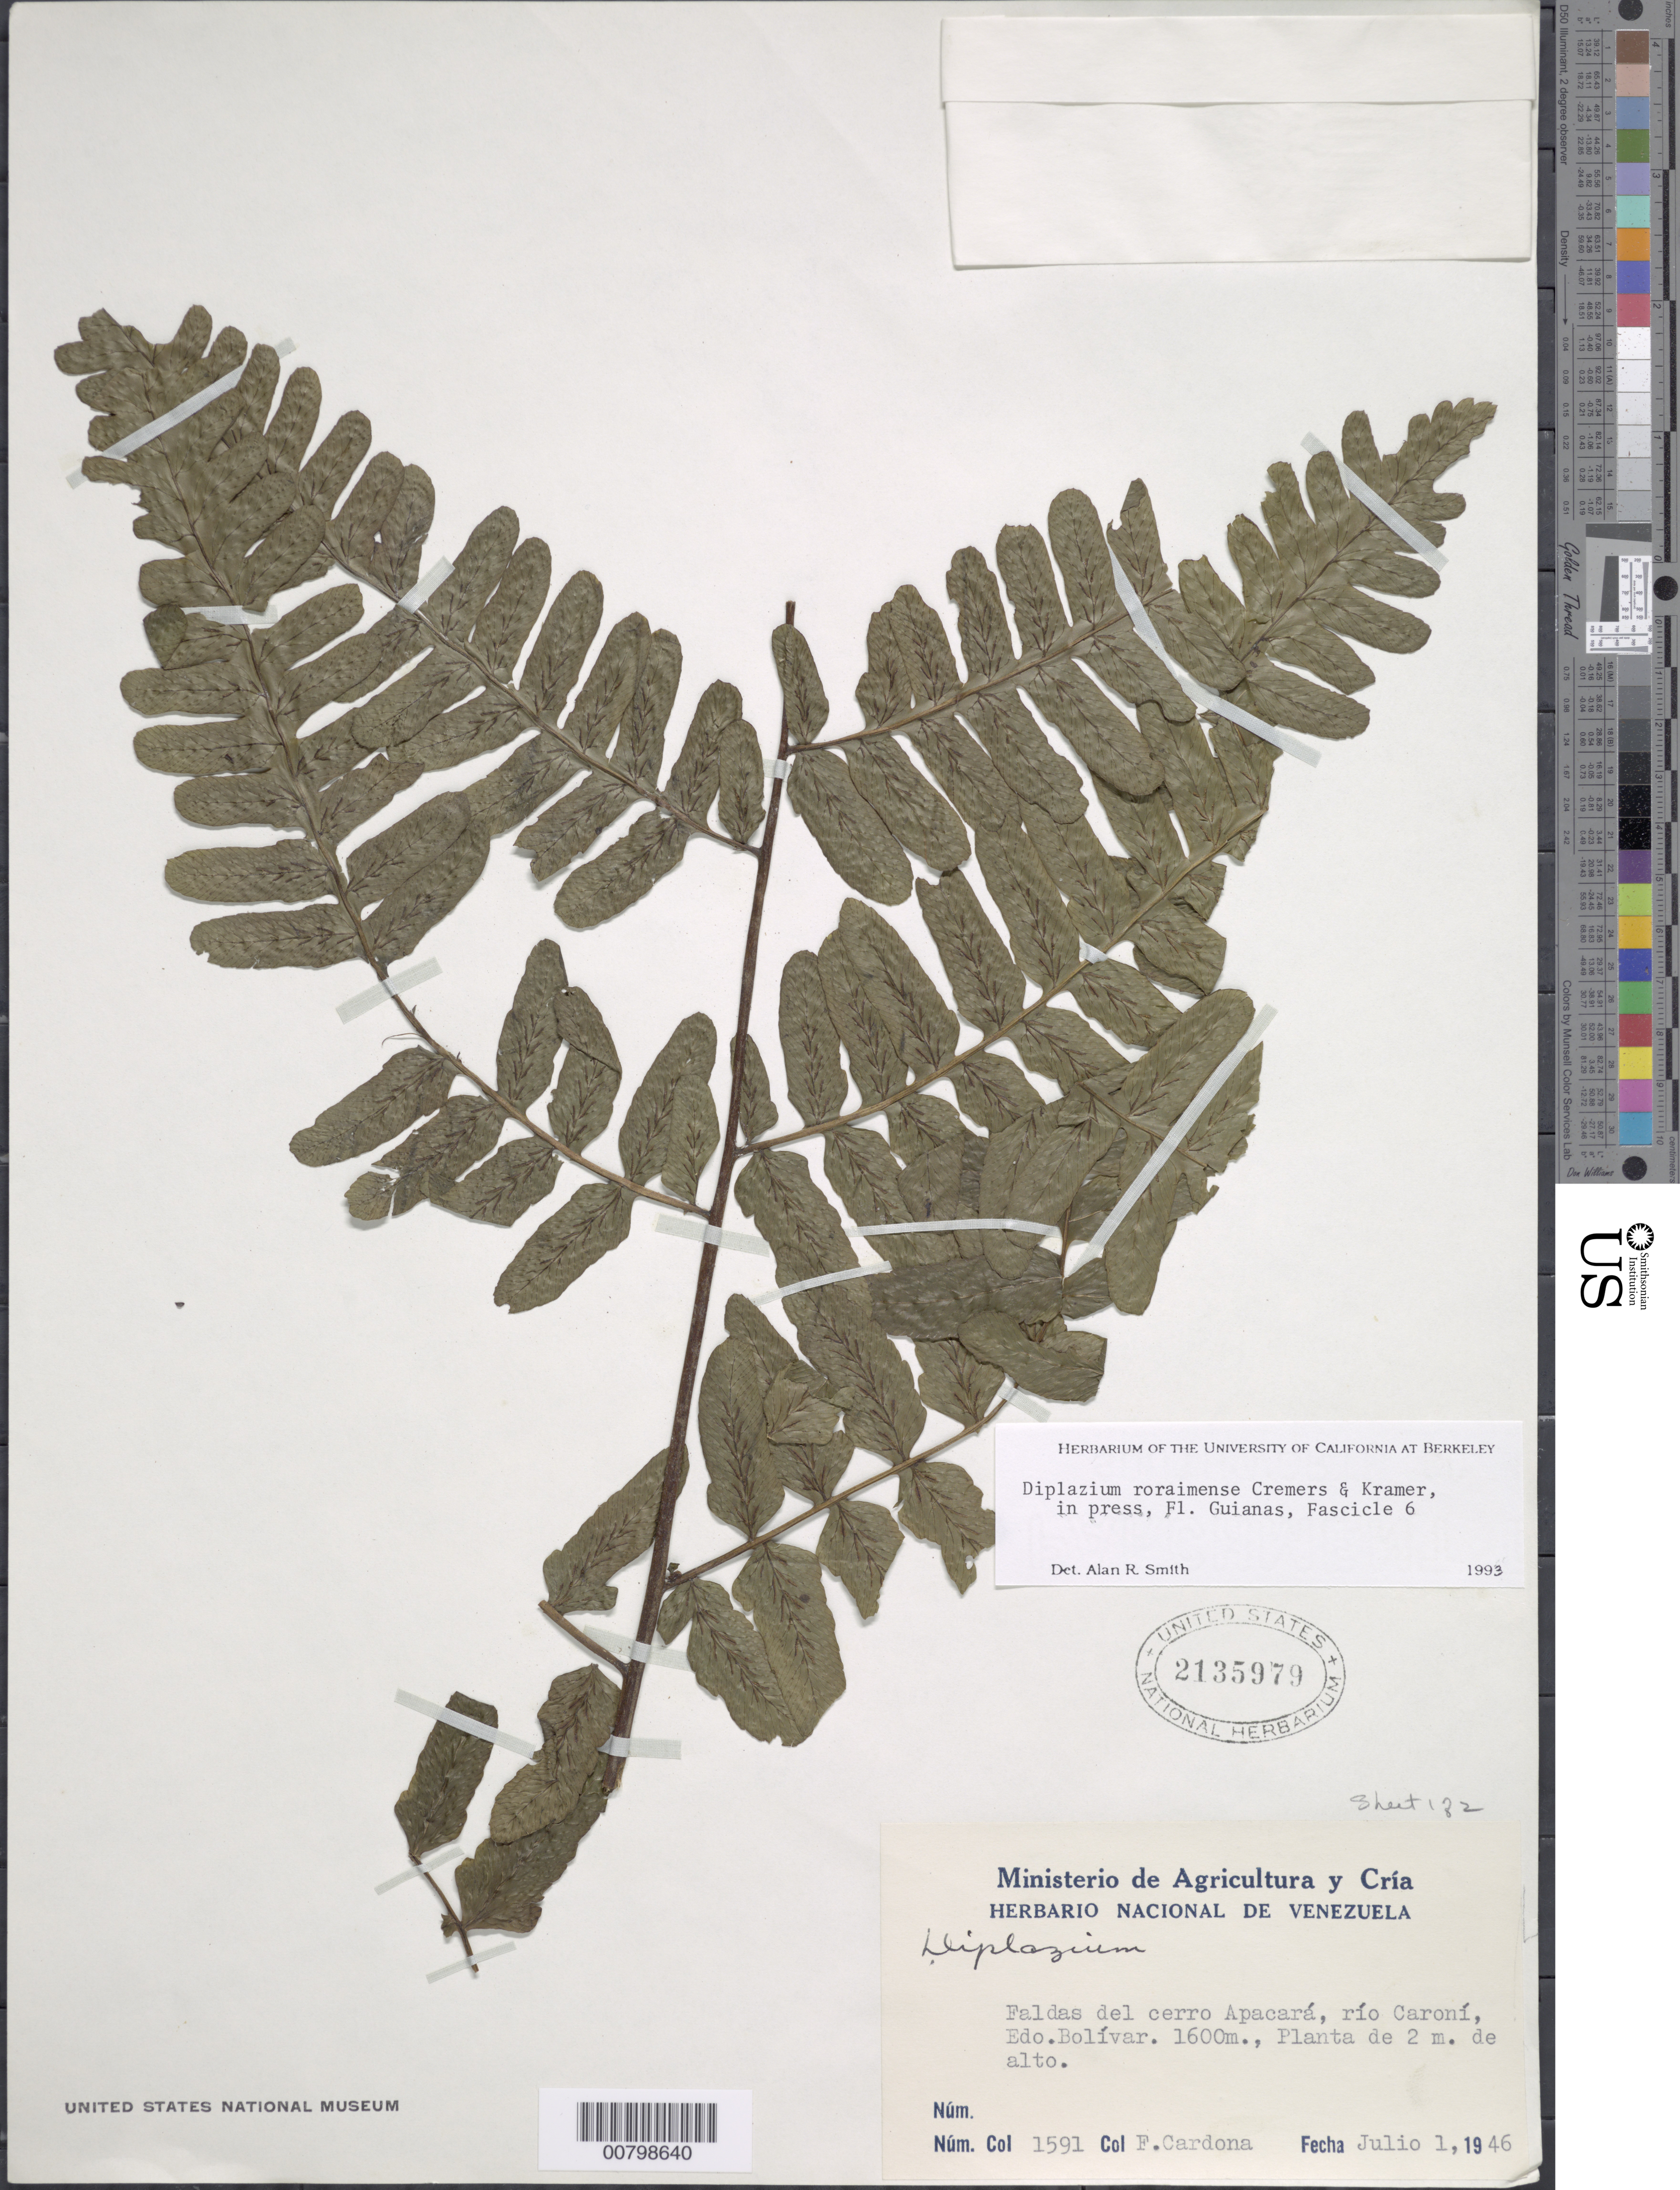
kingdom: Plantae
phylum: Tracheophyta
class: Polypodiopsida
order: Polypodiales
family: Athyriaceae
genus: Diplazium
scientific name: Diplazium roraimense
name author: Cremers & K.U. Kramer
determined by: Smith, Alan R., (UC)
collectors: F. Cardona Puig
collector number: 1591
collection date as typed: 1-Jul-46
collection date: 1946-07-01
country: Venezuela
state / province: Bolívar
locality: Río Caroní, Cerro Apacará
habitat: Faldas del cerro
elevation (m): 1600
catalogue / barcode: US 2135979